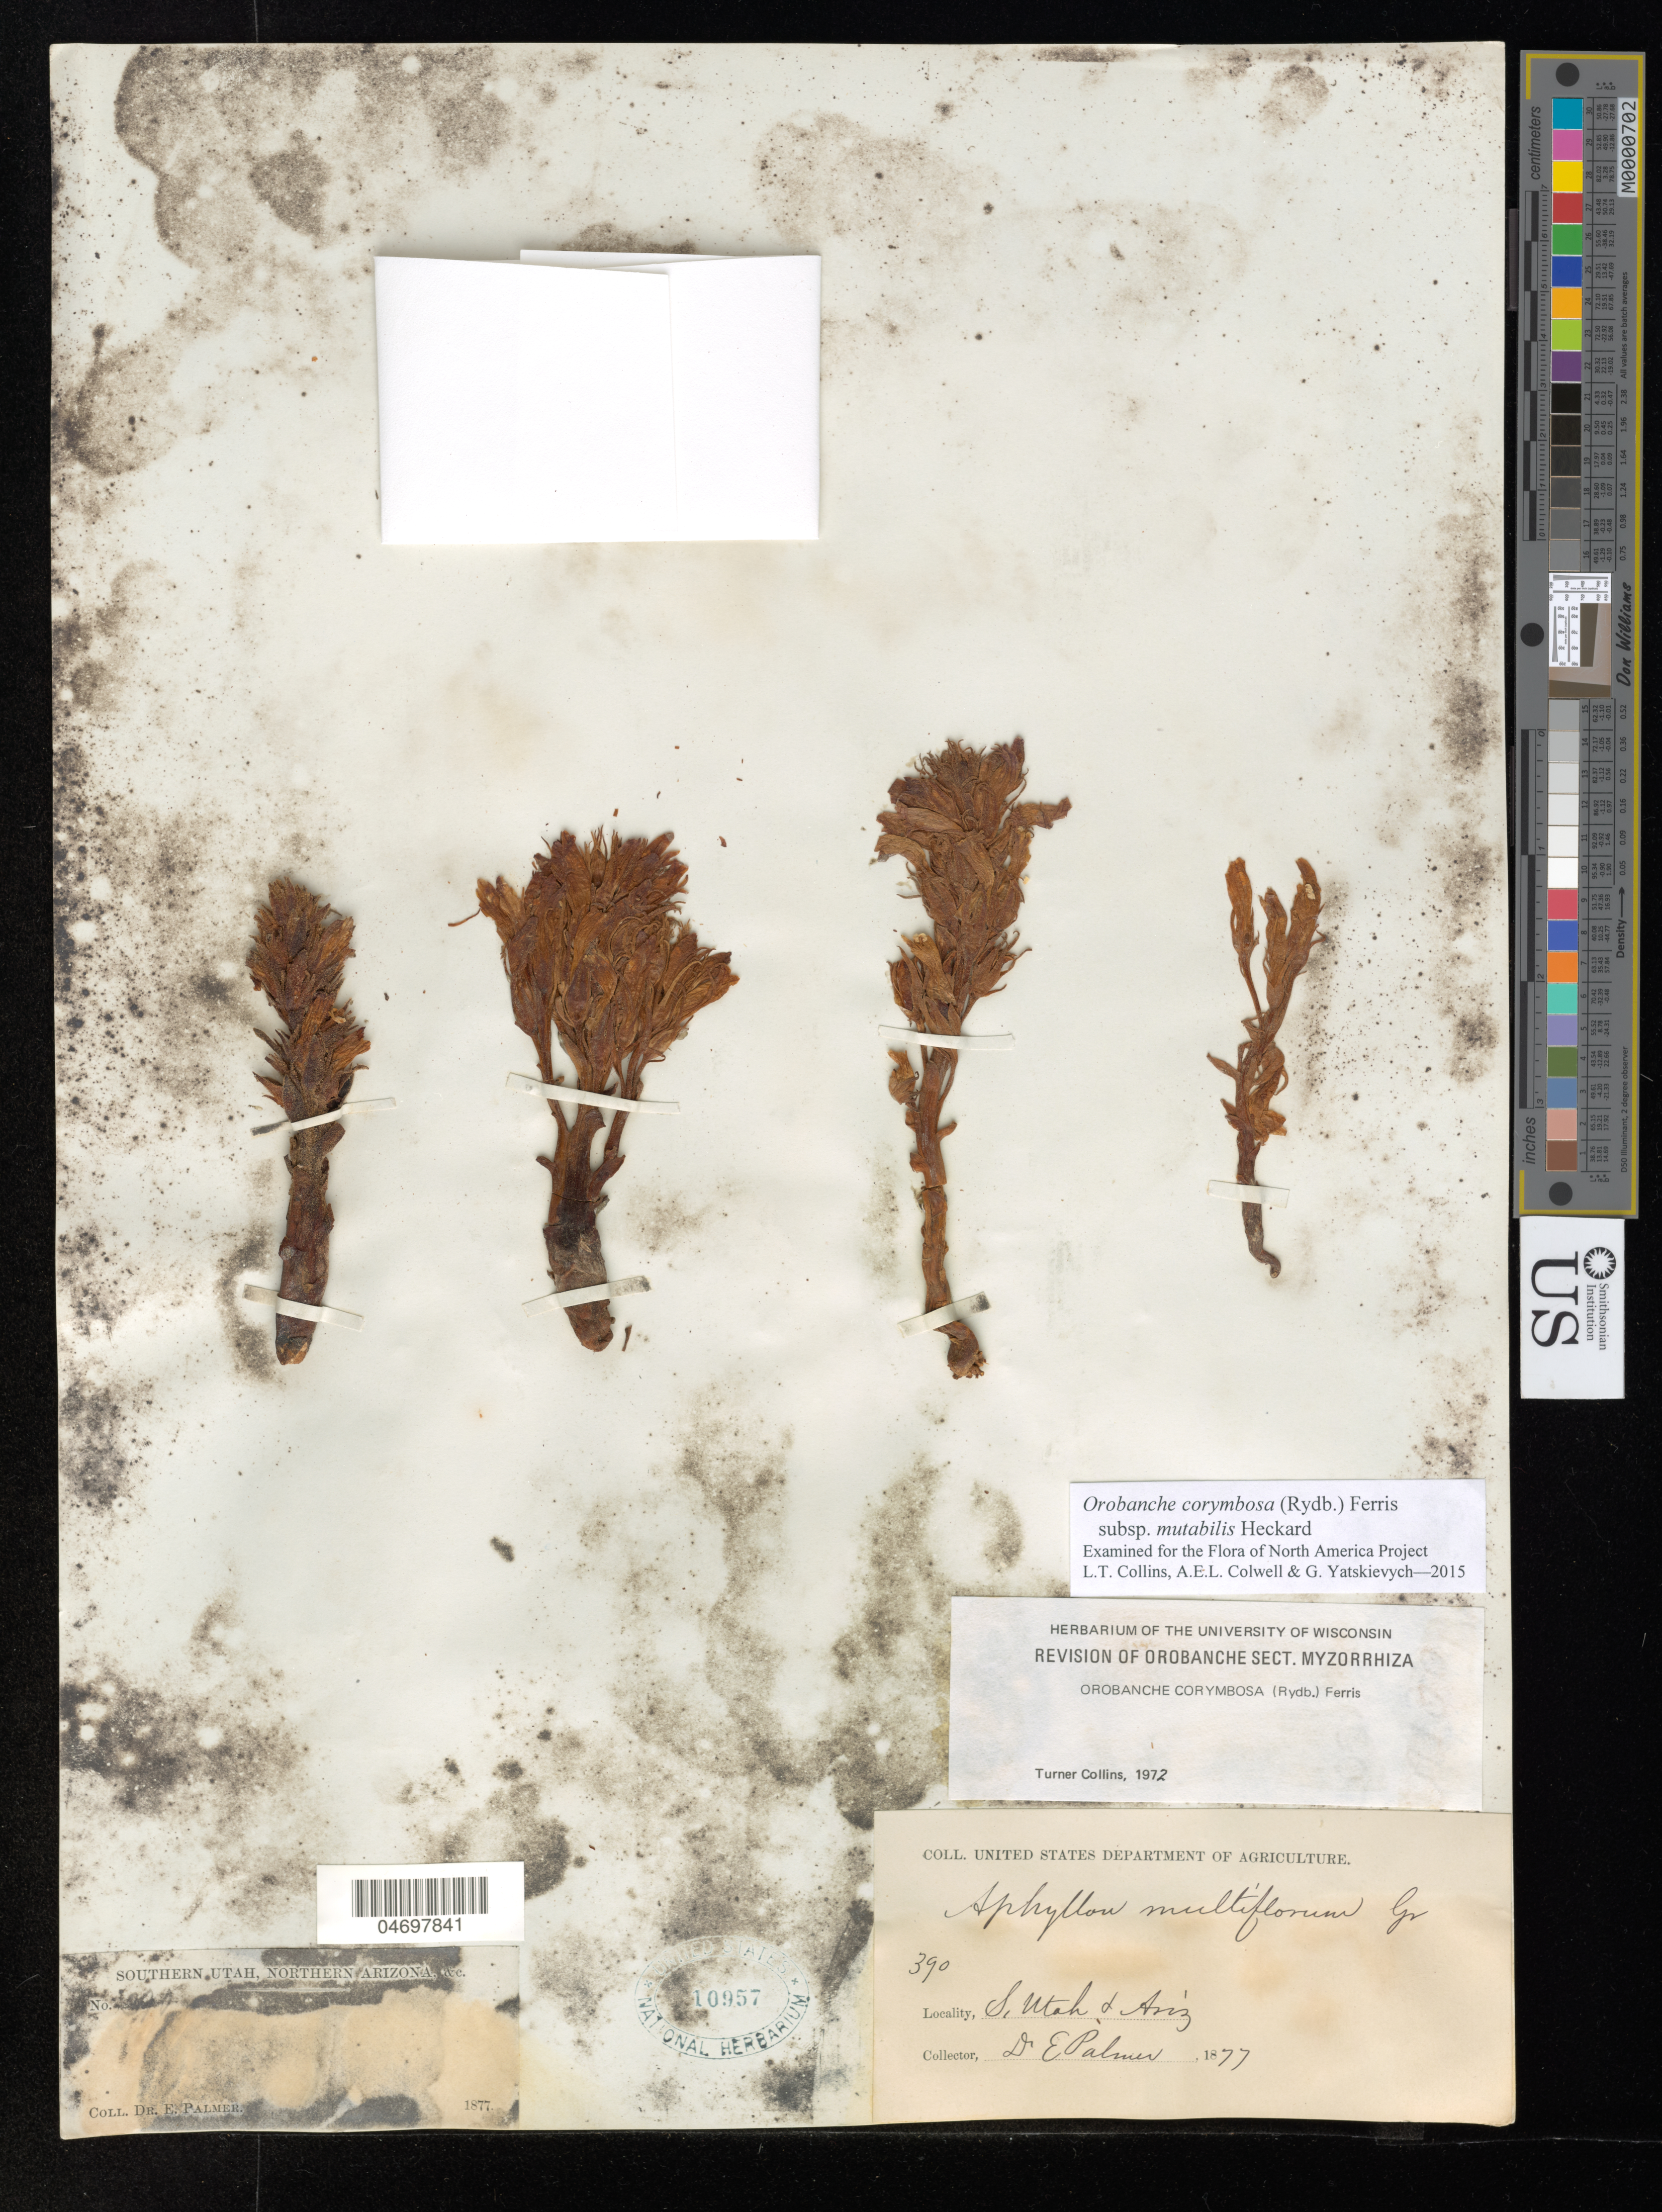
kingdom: Plantae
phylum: Tracheophyta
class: Magnoliopsida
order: Lamiales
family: Orobanchaceae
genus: Orobanche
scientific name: Orobanche corymbosa subsp. mutabilis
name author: Heckard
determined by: Collins, L. T.; Colwell, A. E.; Yatskievych, G. A.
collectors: E. Palmer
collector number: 390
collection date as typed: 1877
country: United States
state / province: Arizona / Utah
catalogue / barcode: US 10957